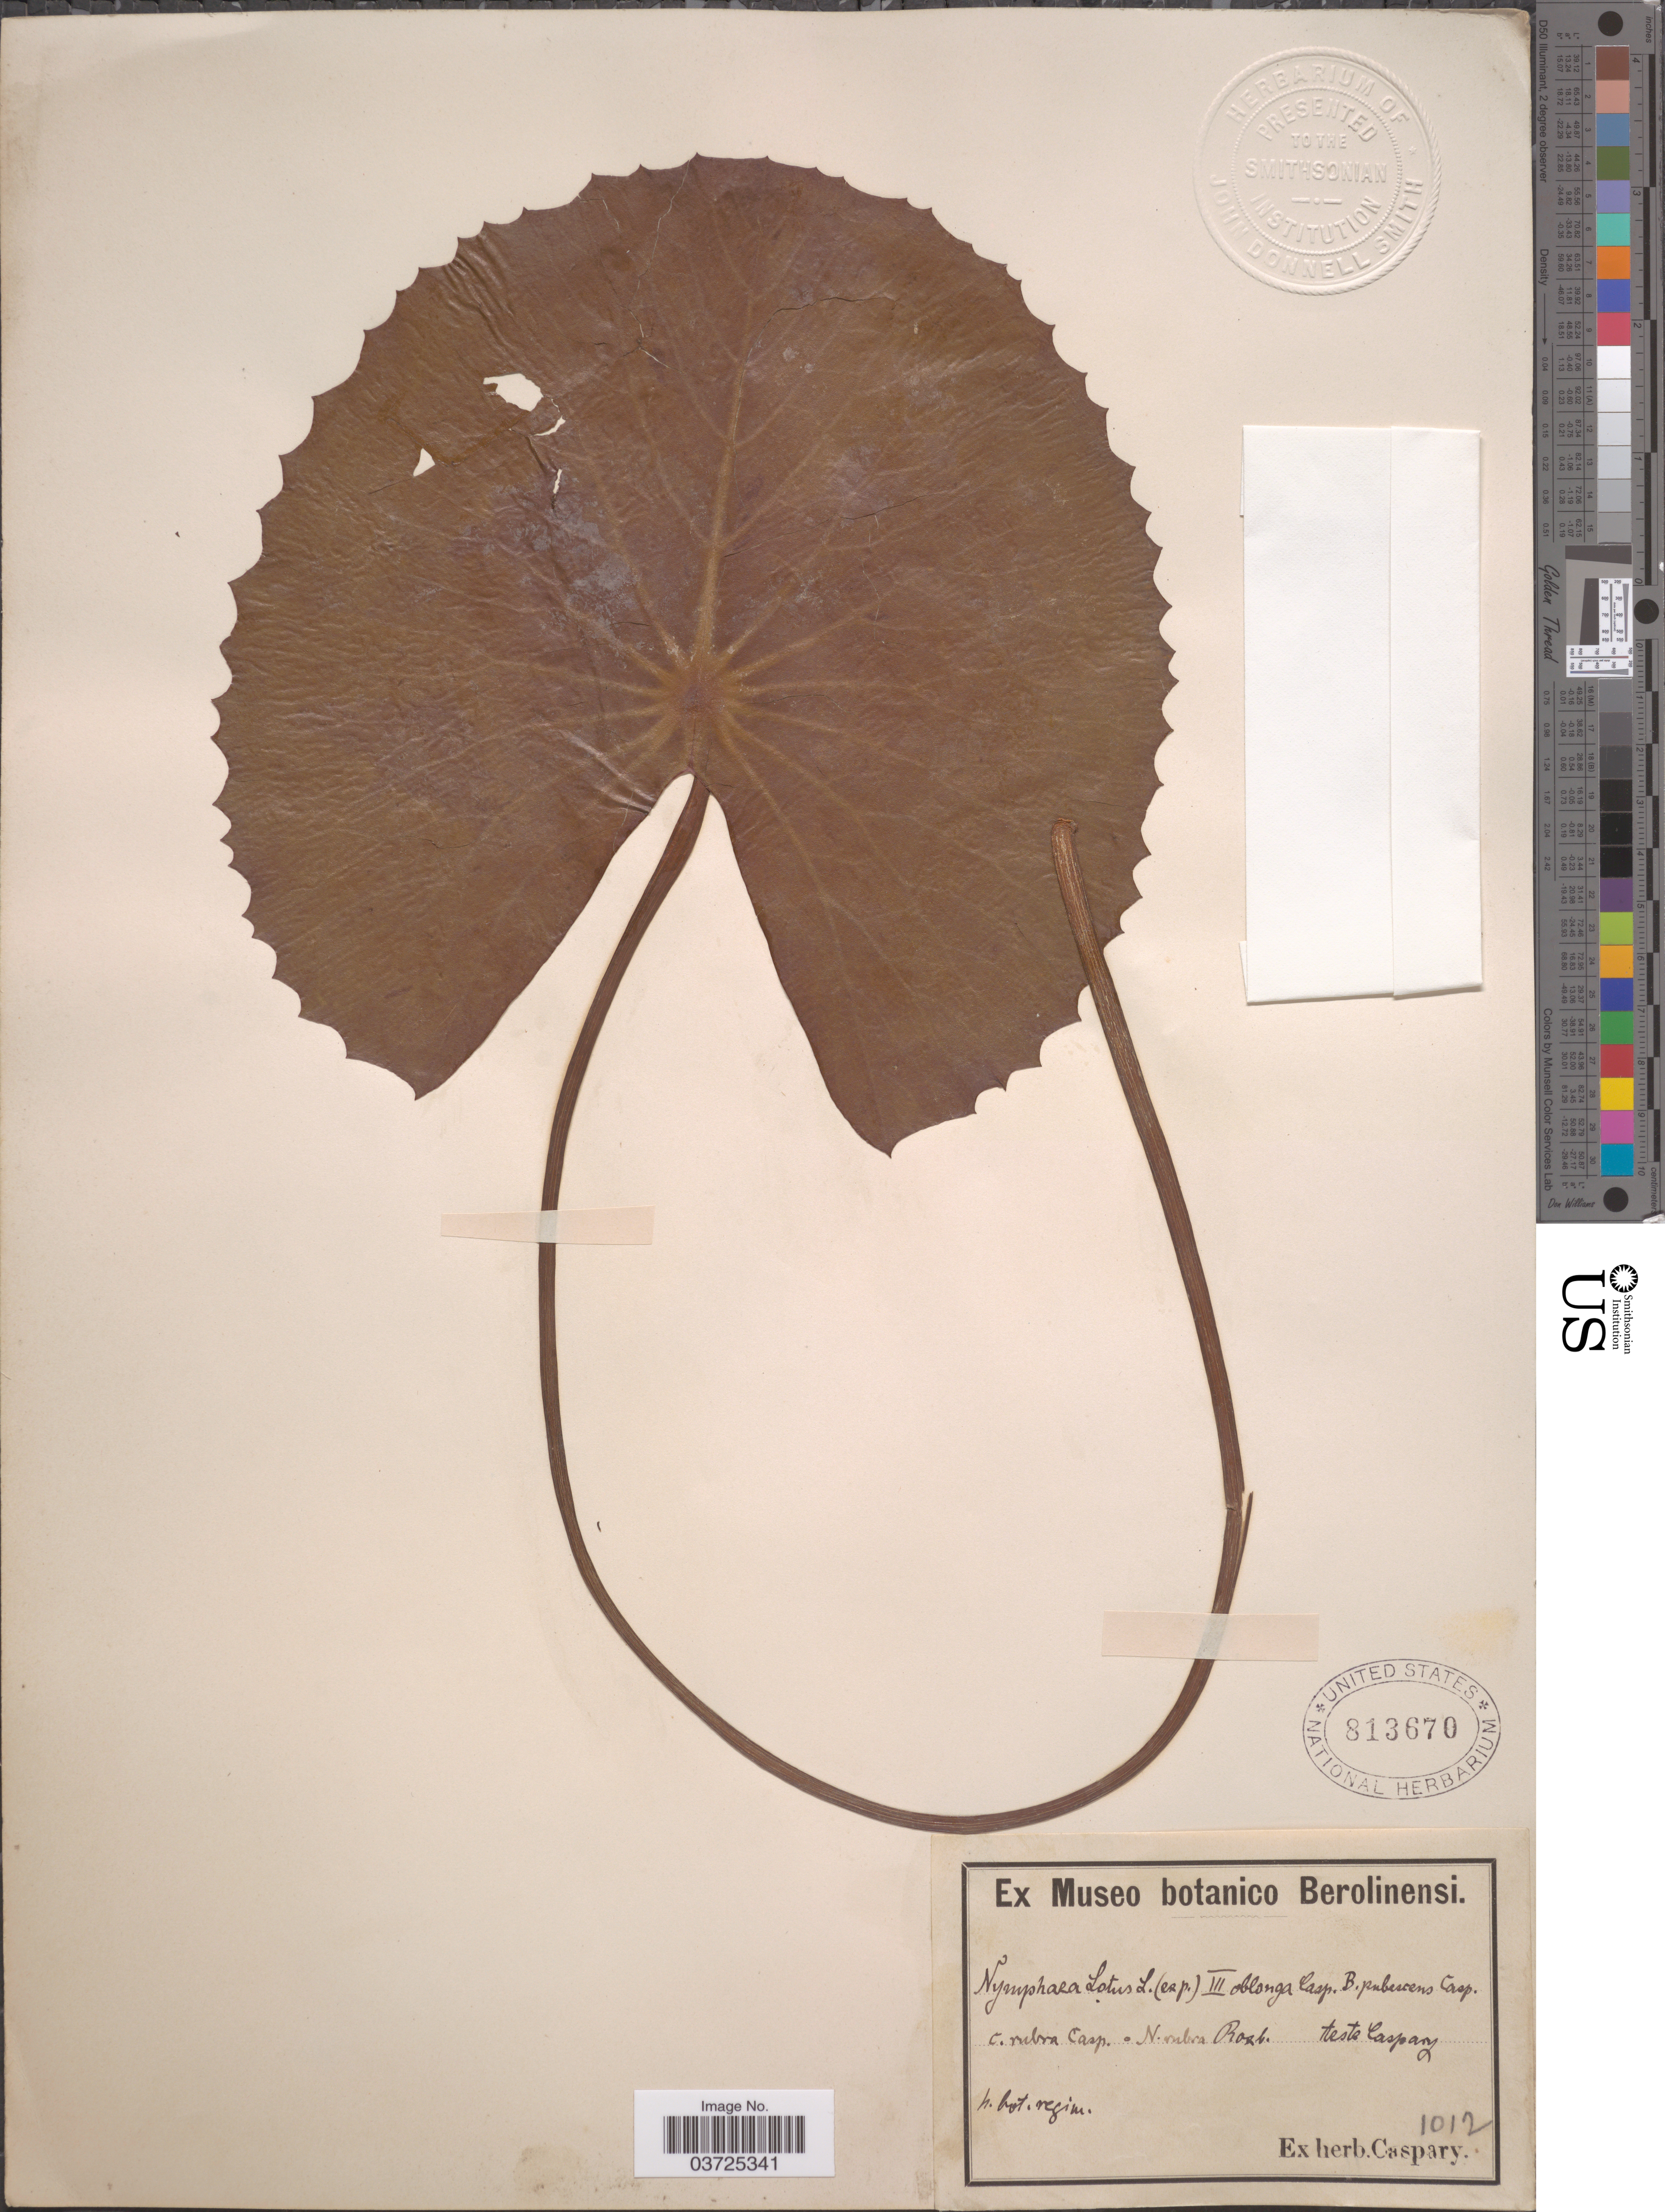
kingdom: Plantae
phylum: Tracheophyta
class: Magnoliopsida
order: Nymphaeales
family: Nymphaeaceae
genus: Nymphaea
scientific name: Nymphaea lotus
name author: L.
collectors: Ex herb. Caspary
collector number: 1012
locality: H region. [interpreted]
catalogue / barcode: US 813670